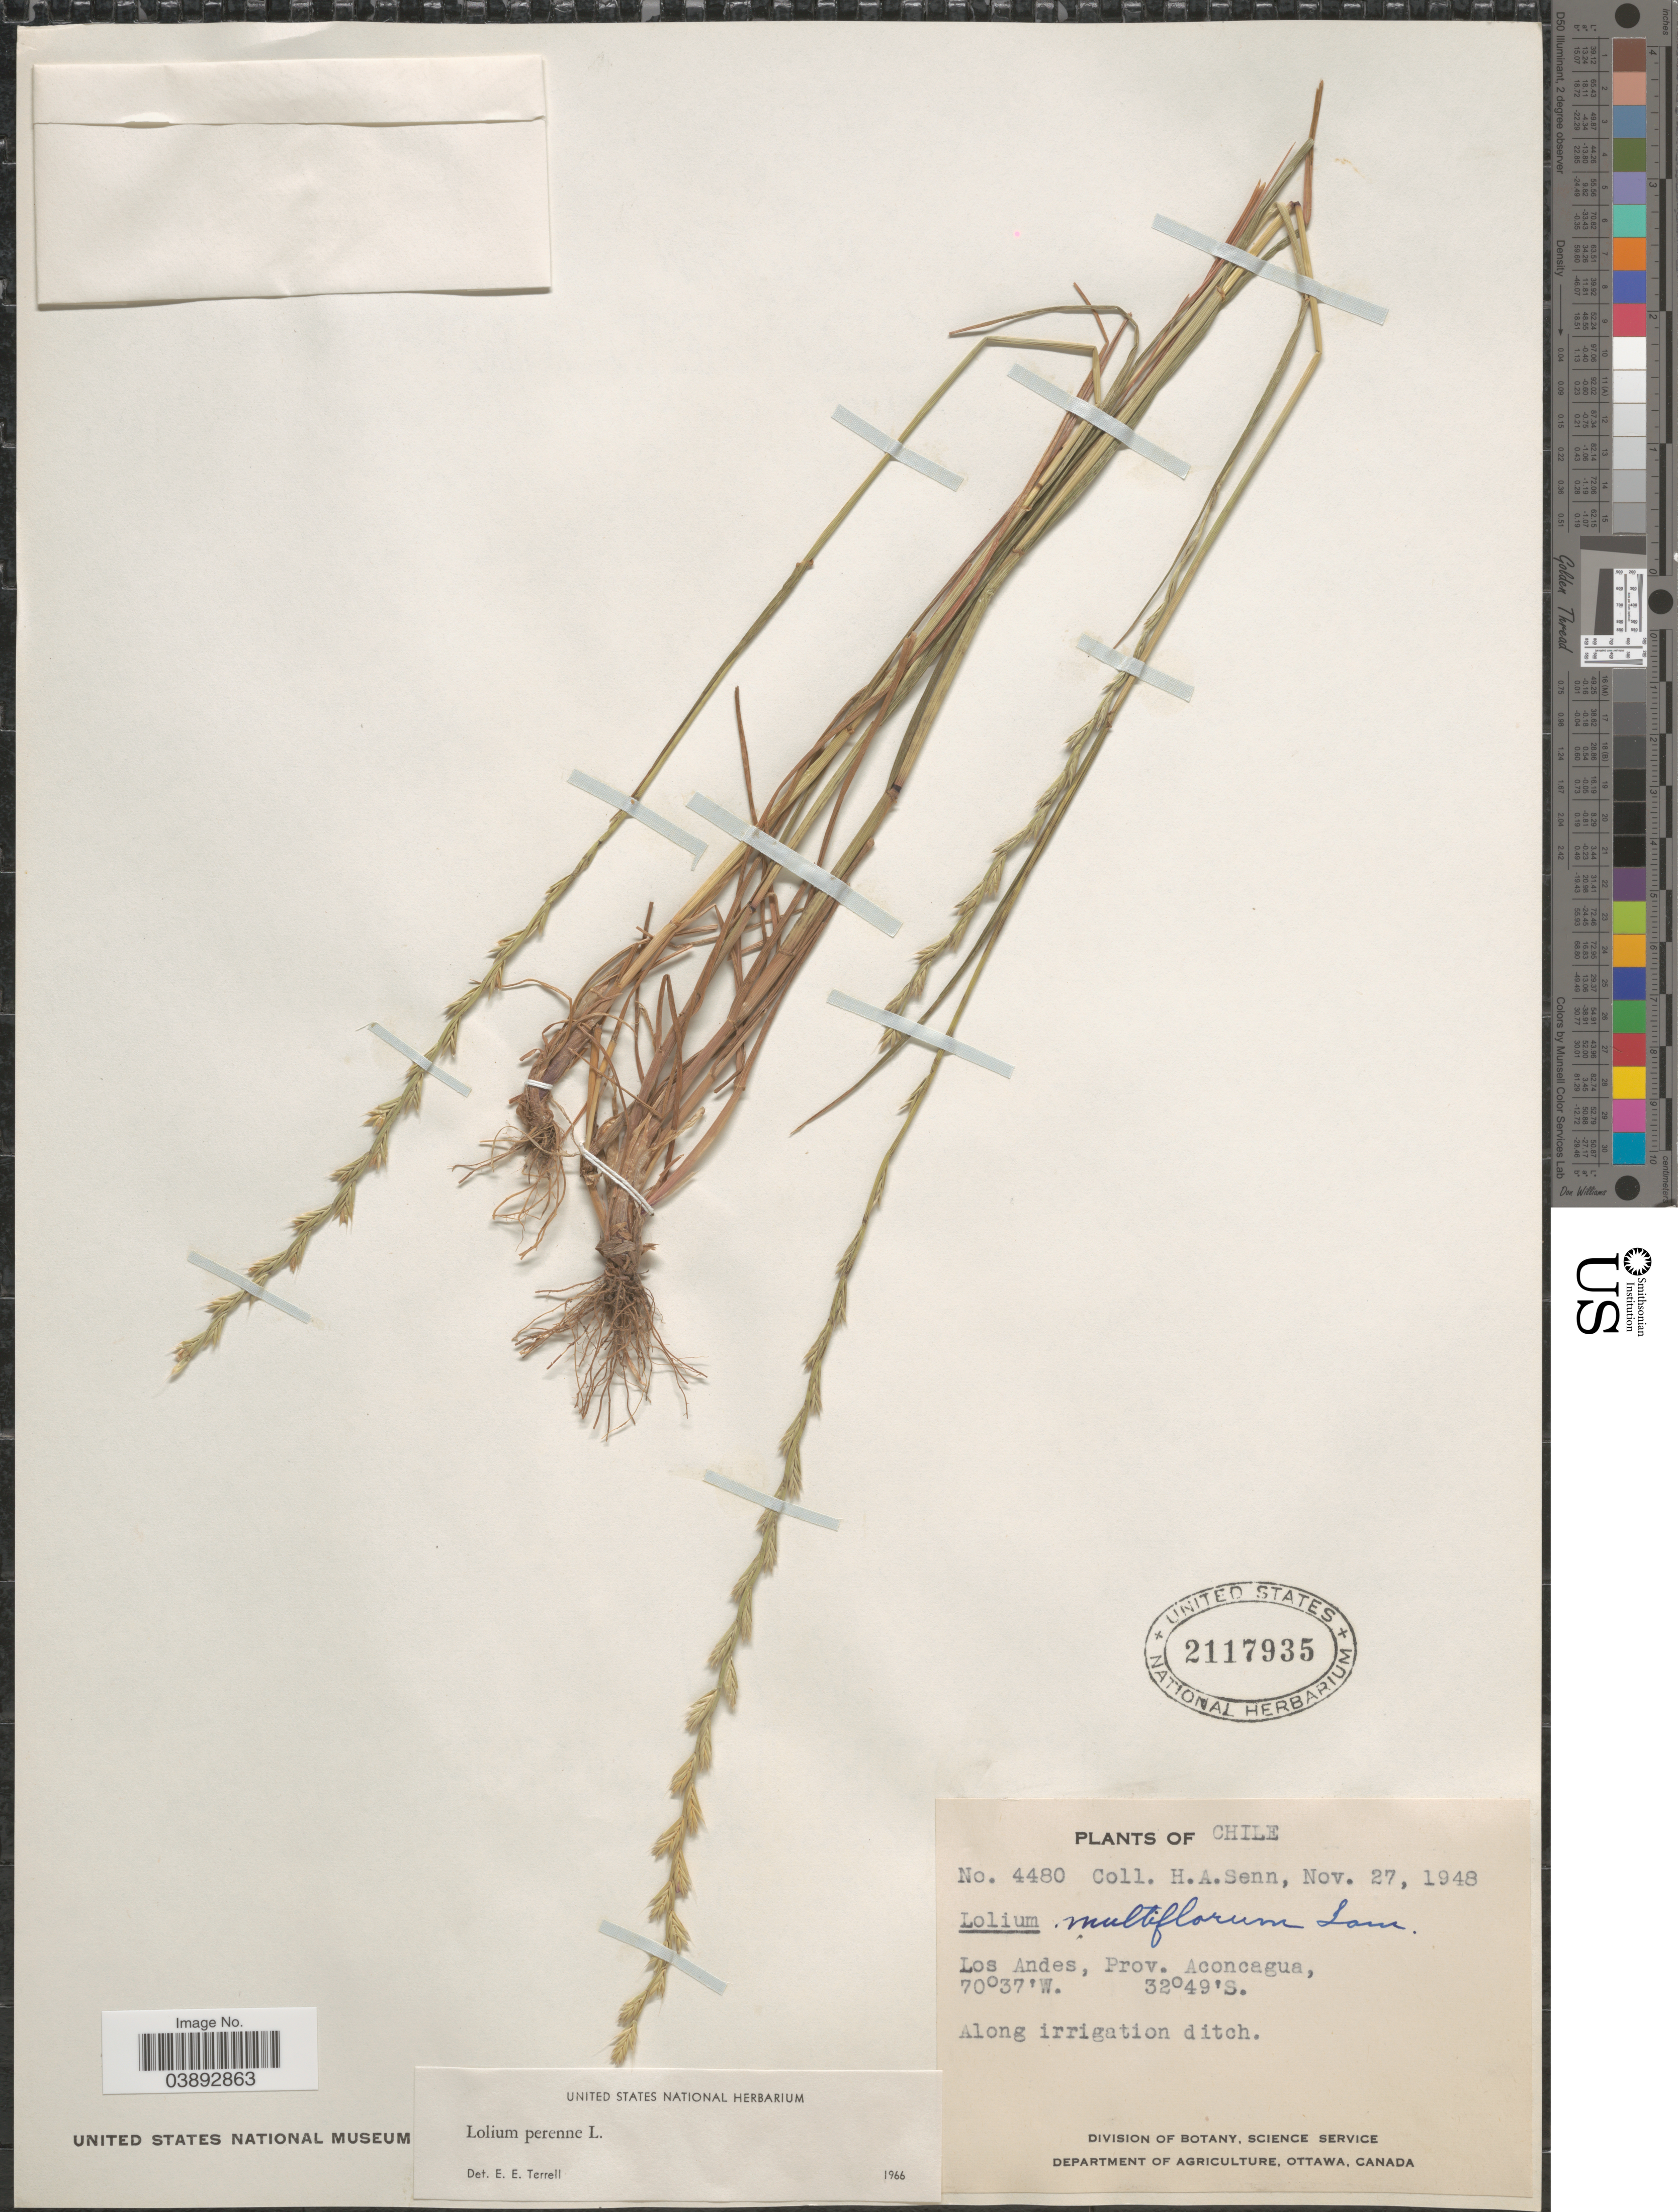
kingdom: Plantae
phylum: Tracheophyta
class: Liliopsida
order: Poales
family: Poaceae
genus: Lolium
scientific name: Lolium perenne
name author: L.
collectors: H. Senn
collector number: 4480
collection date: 1948-11-27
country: Chile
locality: Los Andes, Prov. Aconcagua.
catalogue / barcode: US 2117935